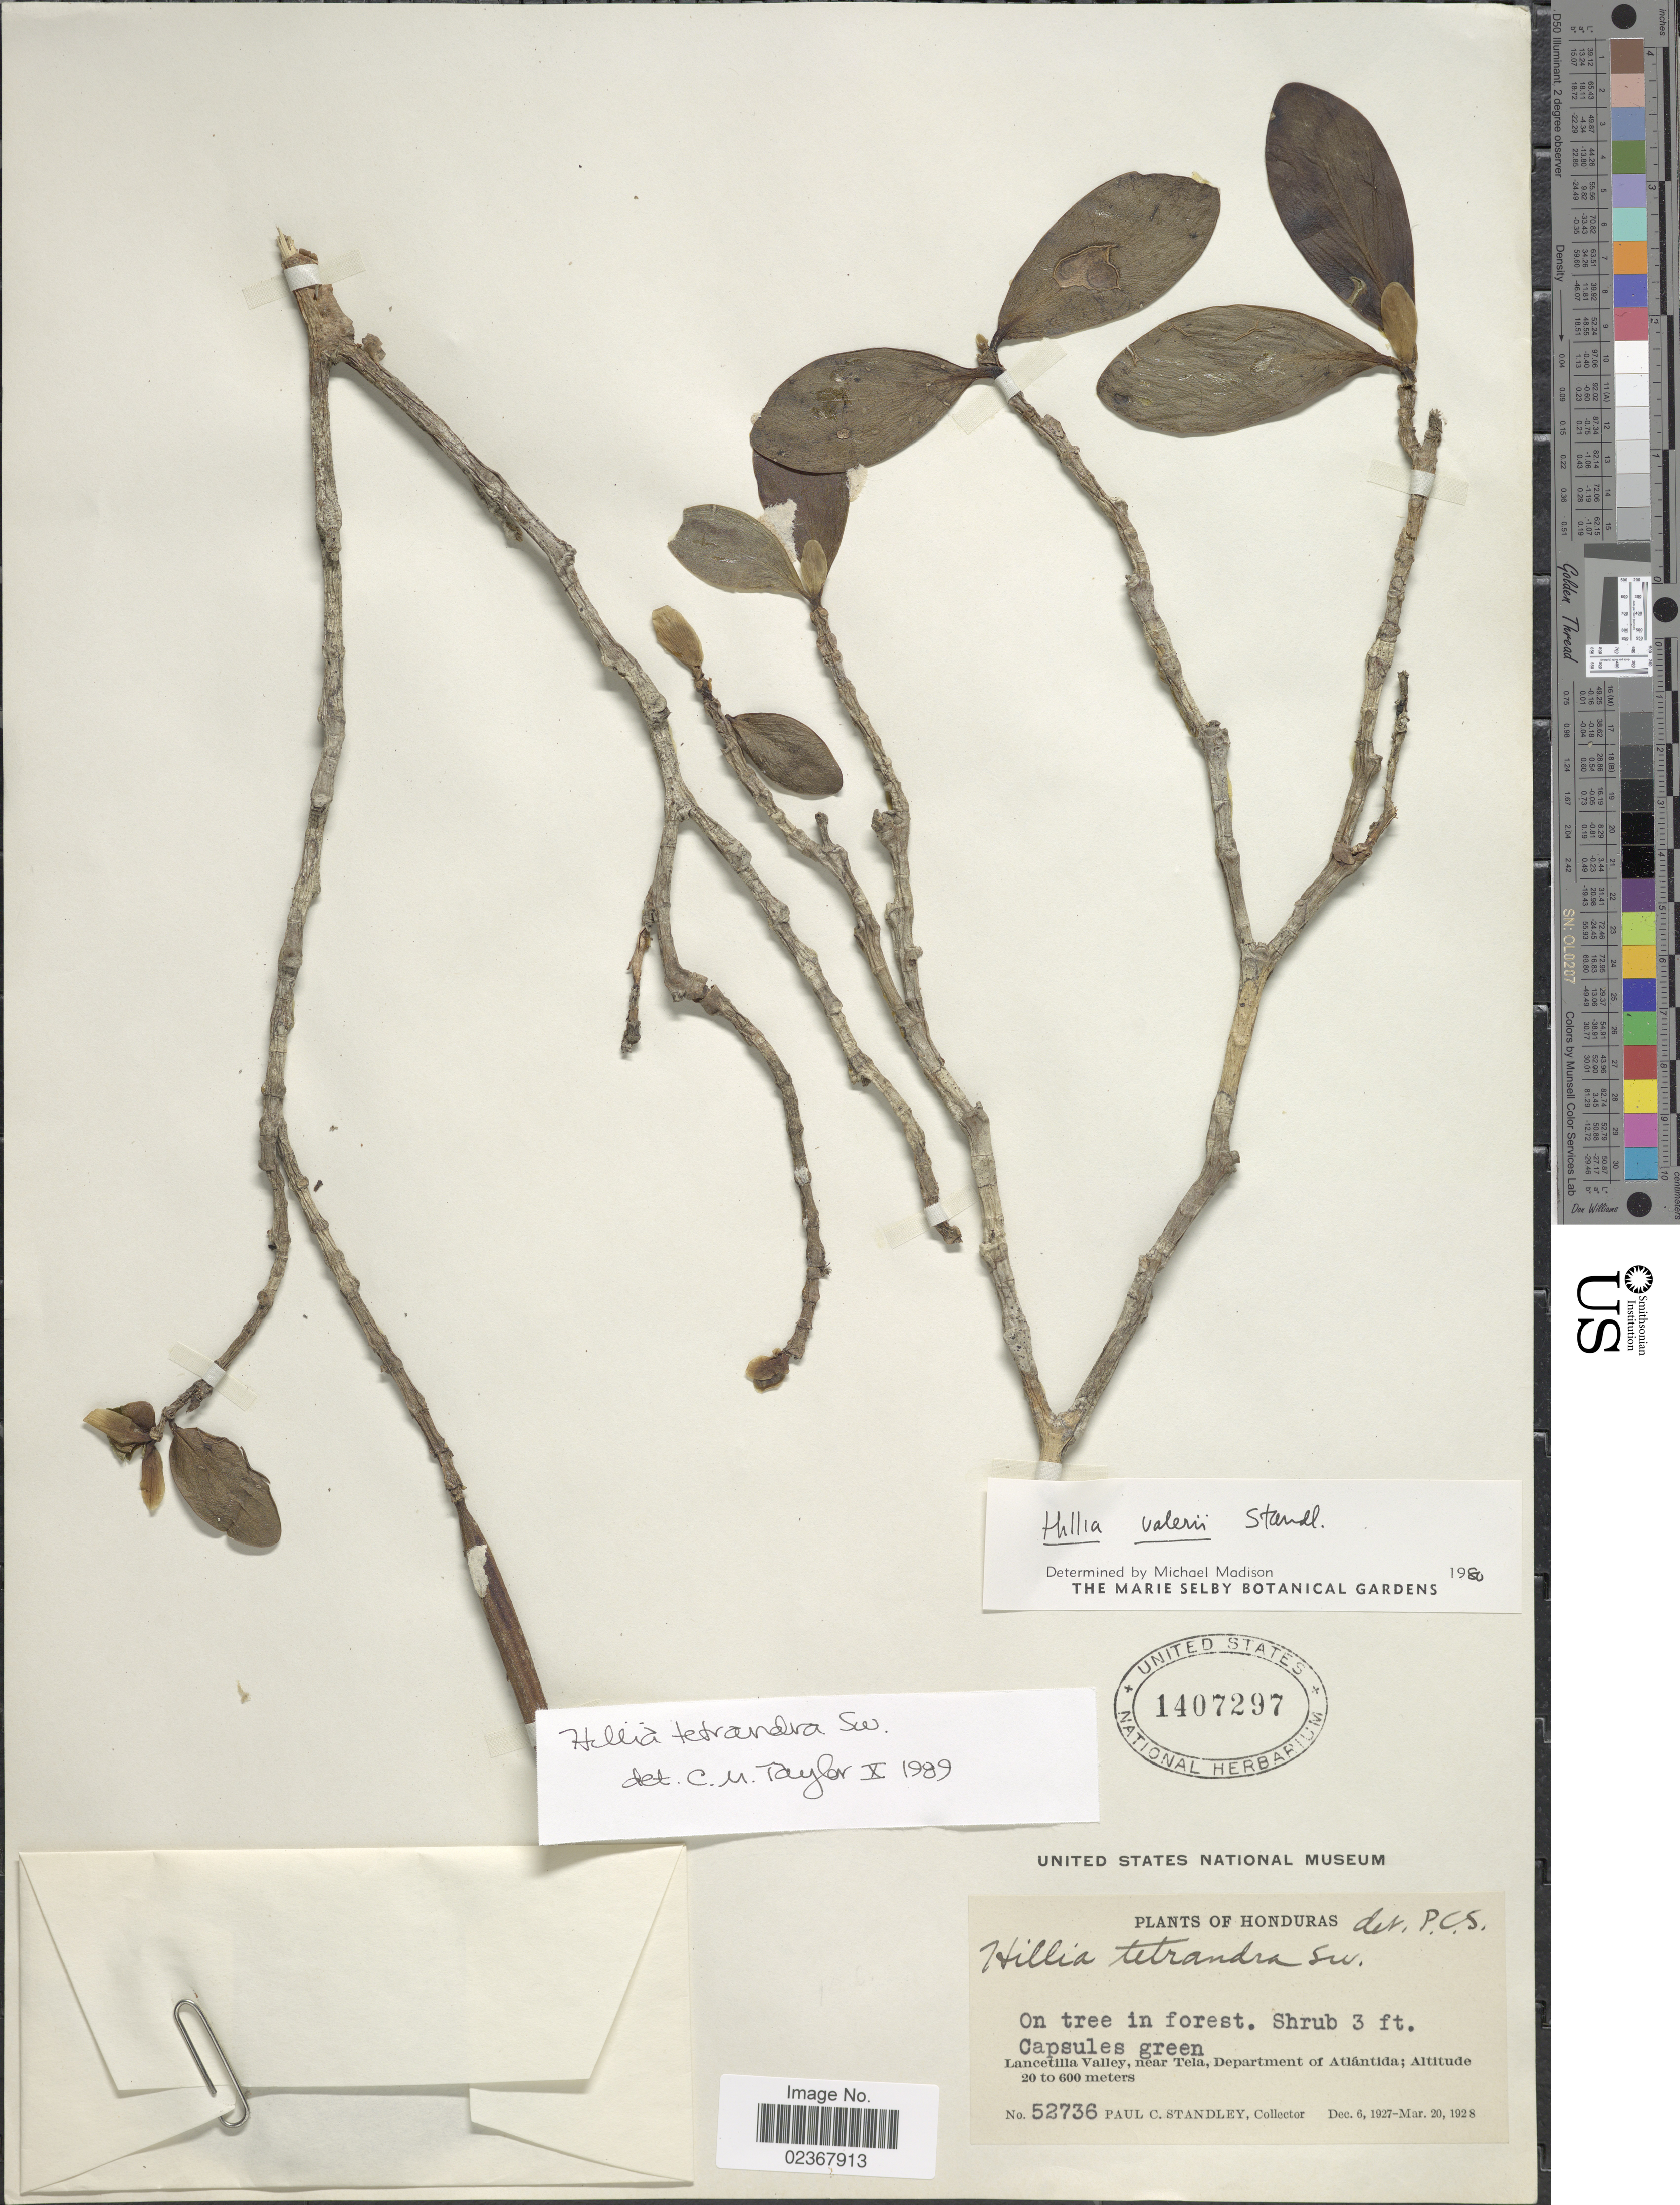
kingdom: Plantae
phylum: Tracheophyta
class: Magnoliopsida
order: Gentianales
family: Rubiaceae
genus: Hillia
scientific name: Hillia tetrandra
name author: Sw.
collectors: P. C. Standley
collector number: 52736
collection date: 1927-12-06/1928-03-20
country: Honduras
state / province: Atlántida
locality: Lancetilla Valley, near Tela, Department of Atlantida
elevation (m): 20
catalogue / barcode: US 1407297